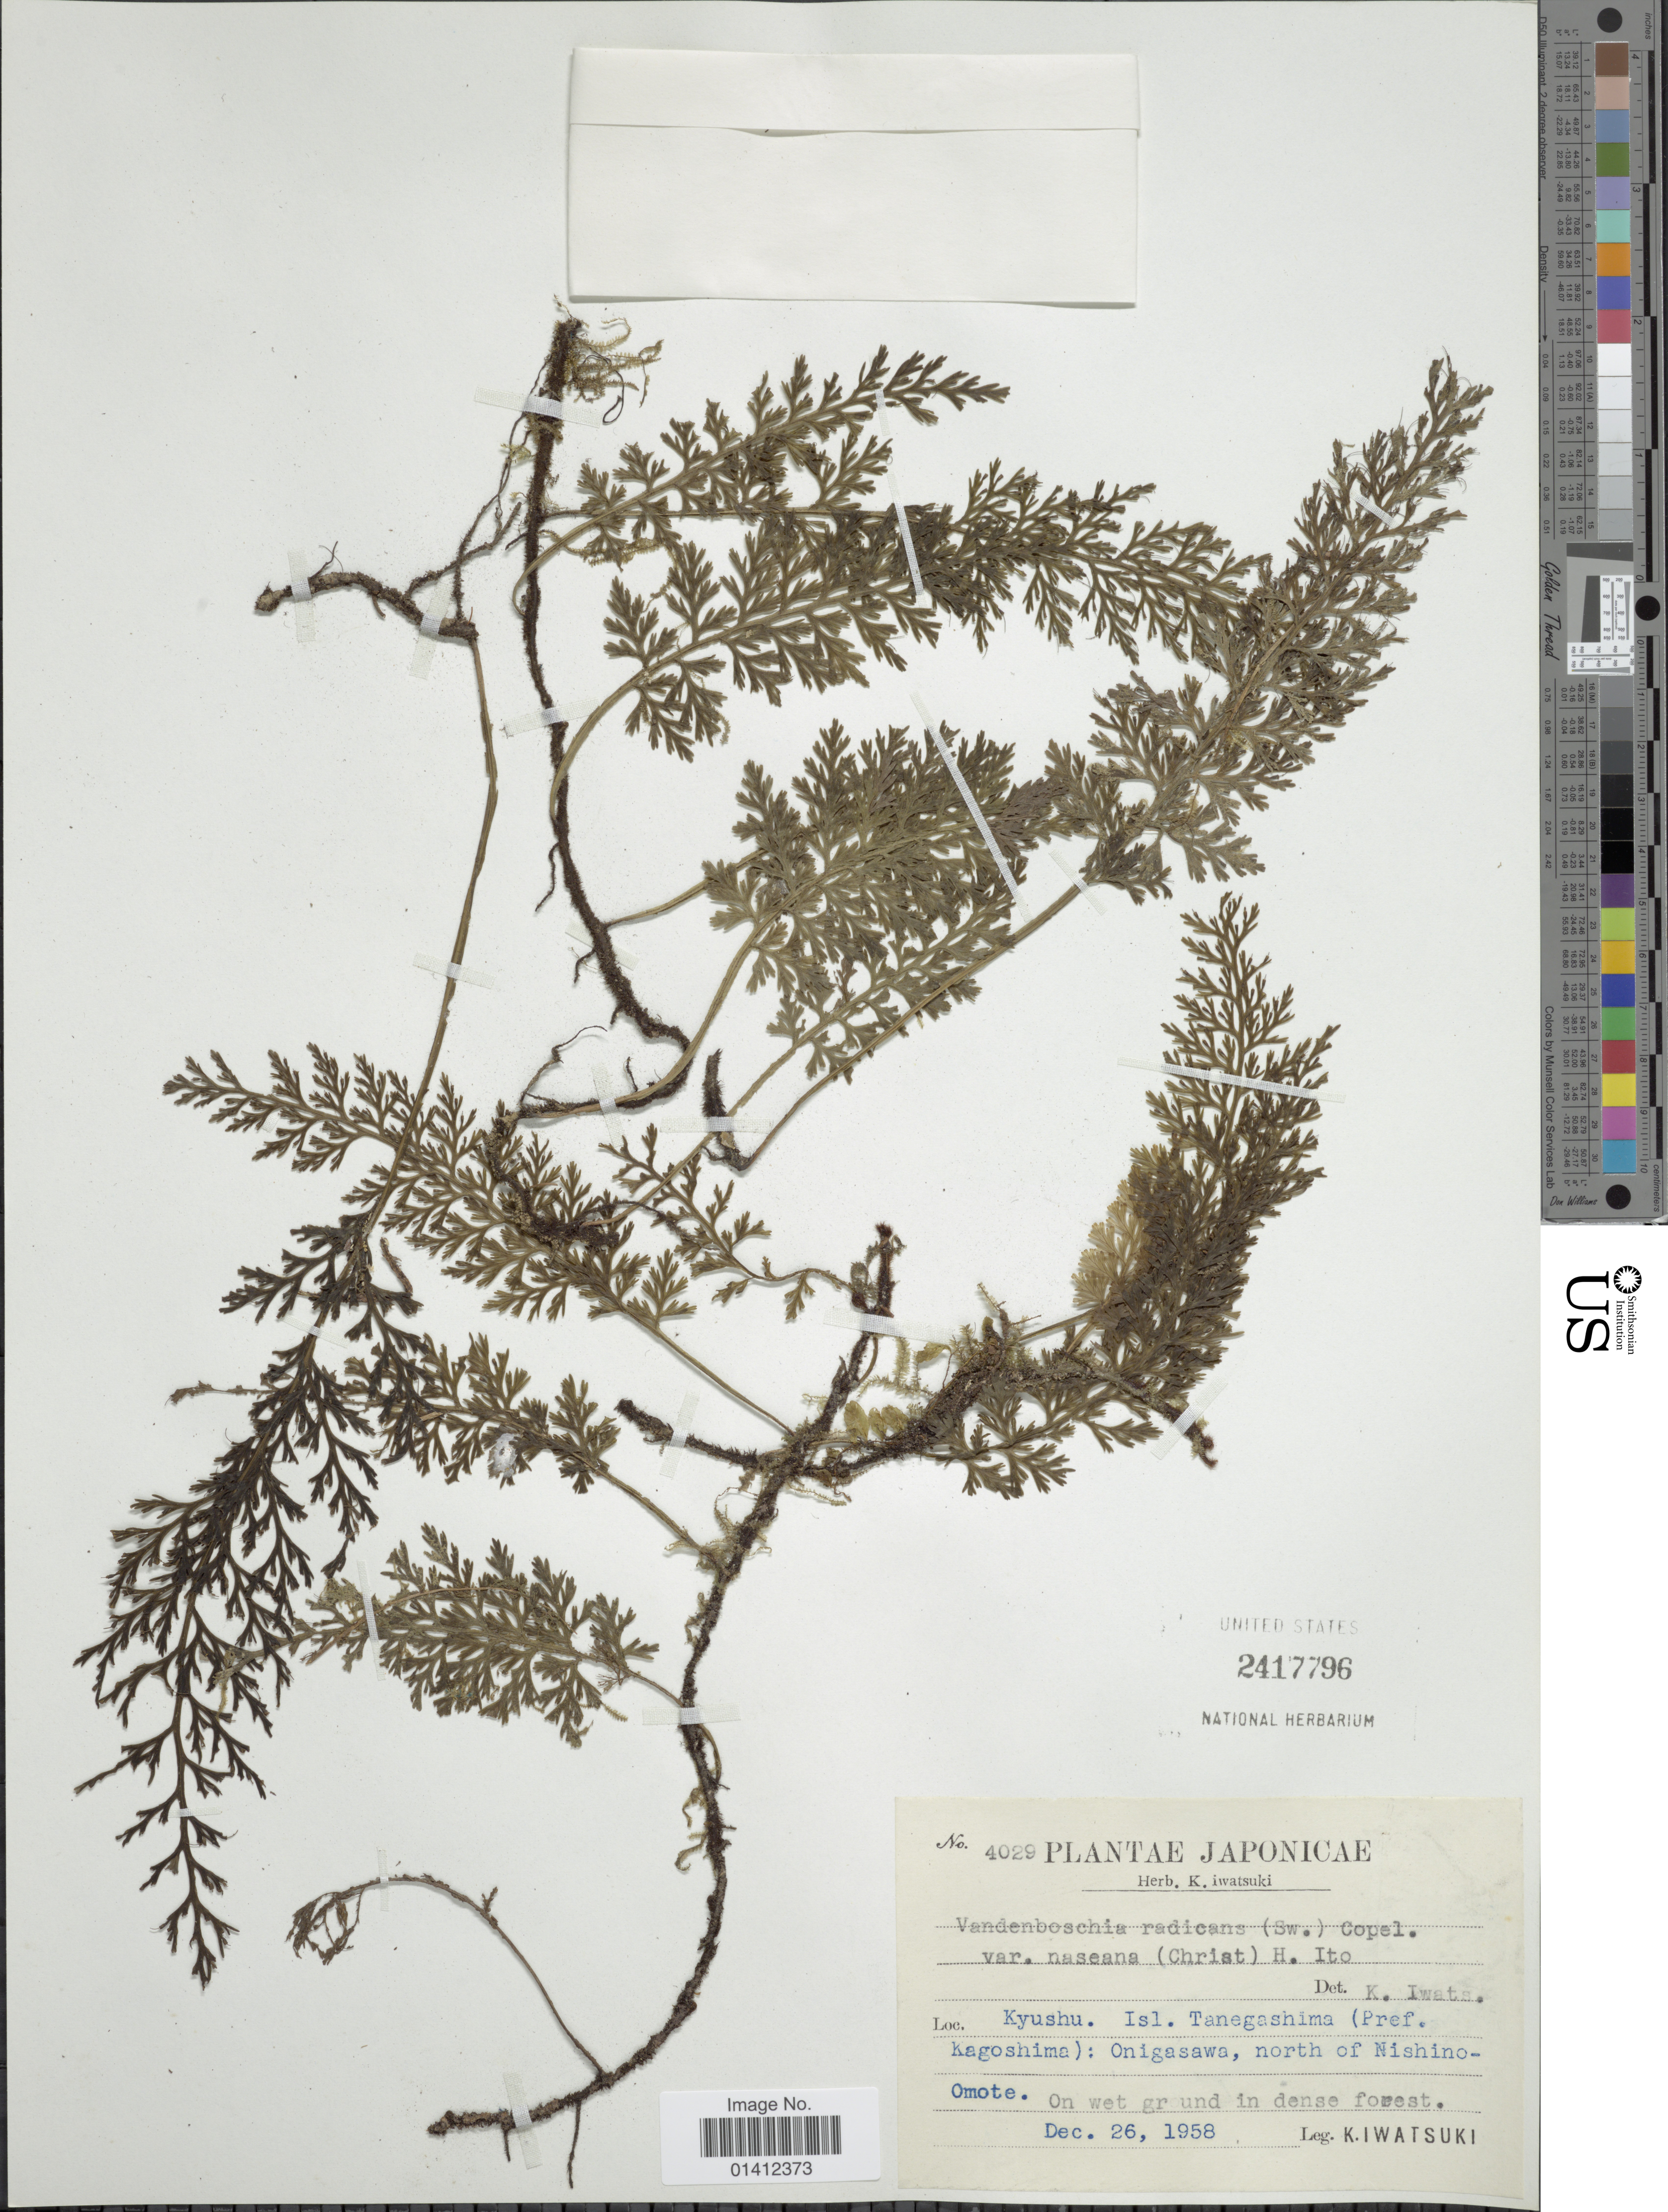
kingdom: Plantae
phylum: Tracheophyta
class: Polypodiopsida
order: Hymenophyllales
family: Hymenophyllaceae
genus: Vandenboschia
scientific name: Vandenboschia radicans var. orientalis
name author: (C. Chr.) H. Itô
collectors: K. Iwatsuki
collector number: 4029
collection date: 1958-12-26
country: Japan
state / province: Kagosima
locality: Kyushu Isl Tanegashima (Pref Kagoshima): Onigasawa, north of Nishino-Omote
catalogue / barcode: US 2417796